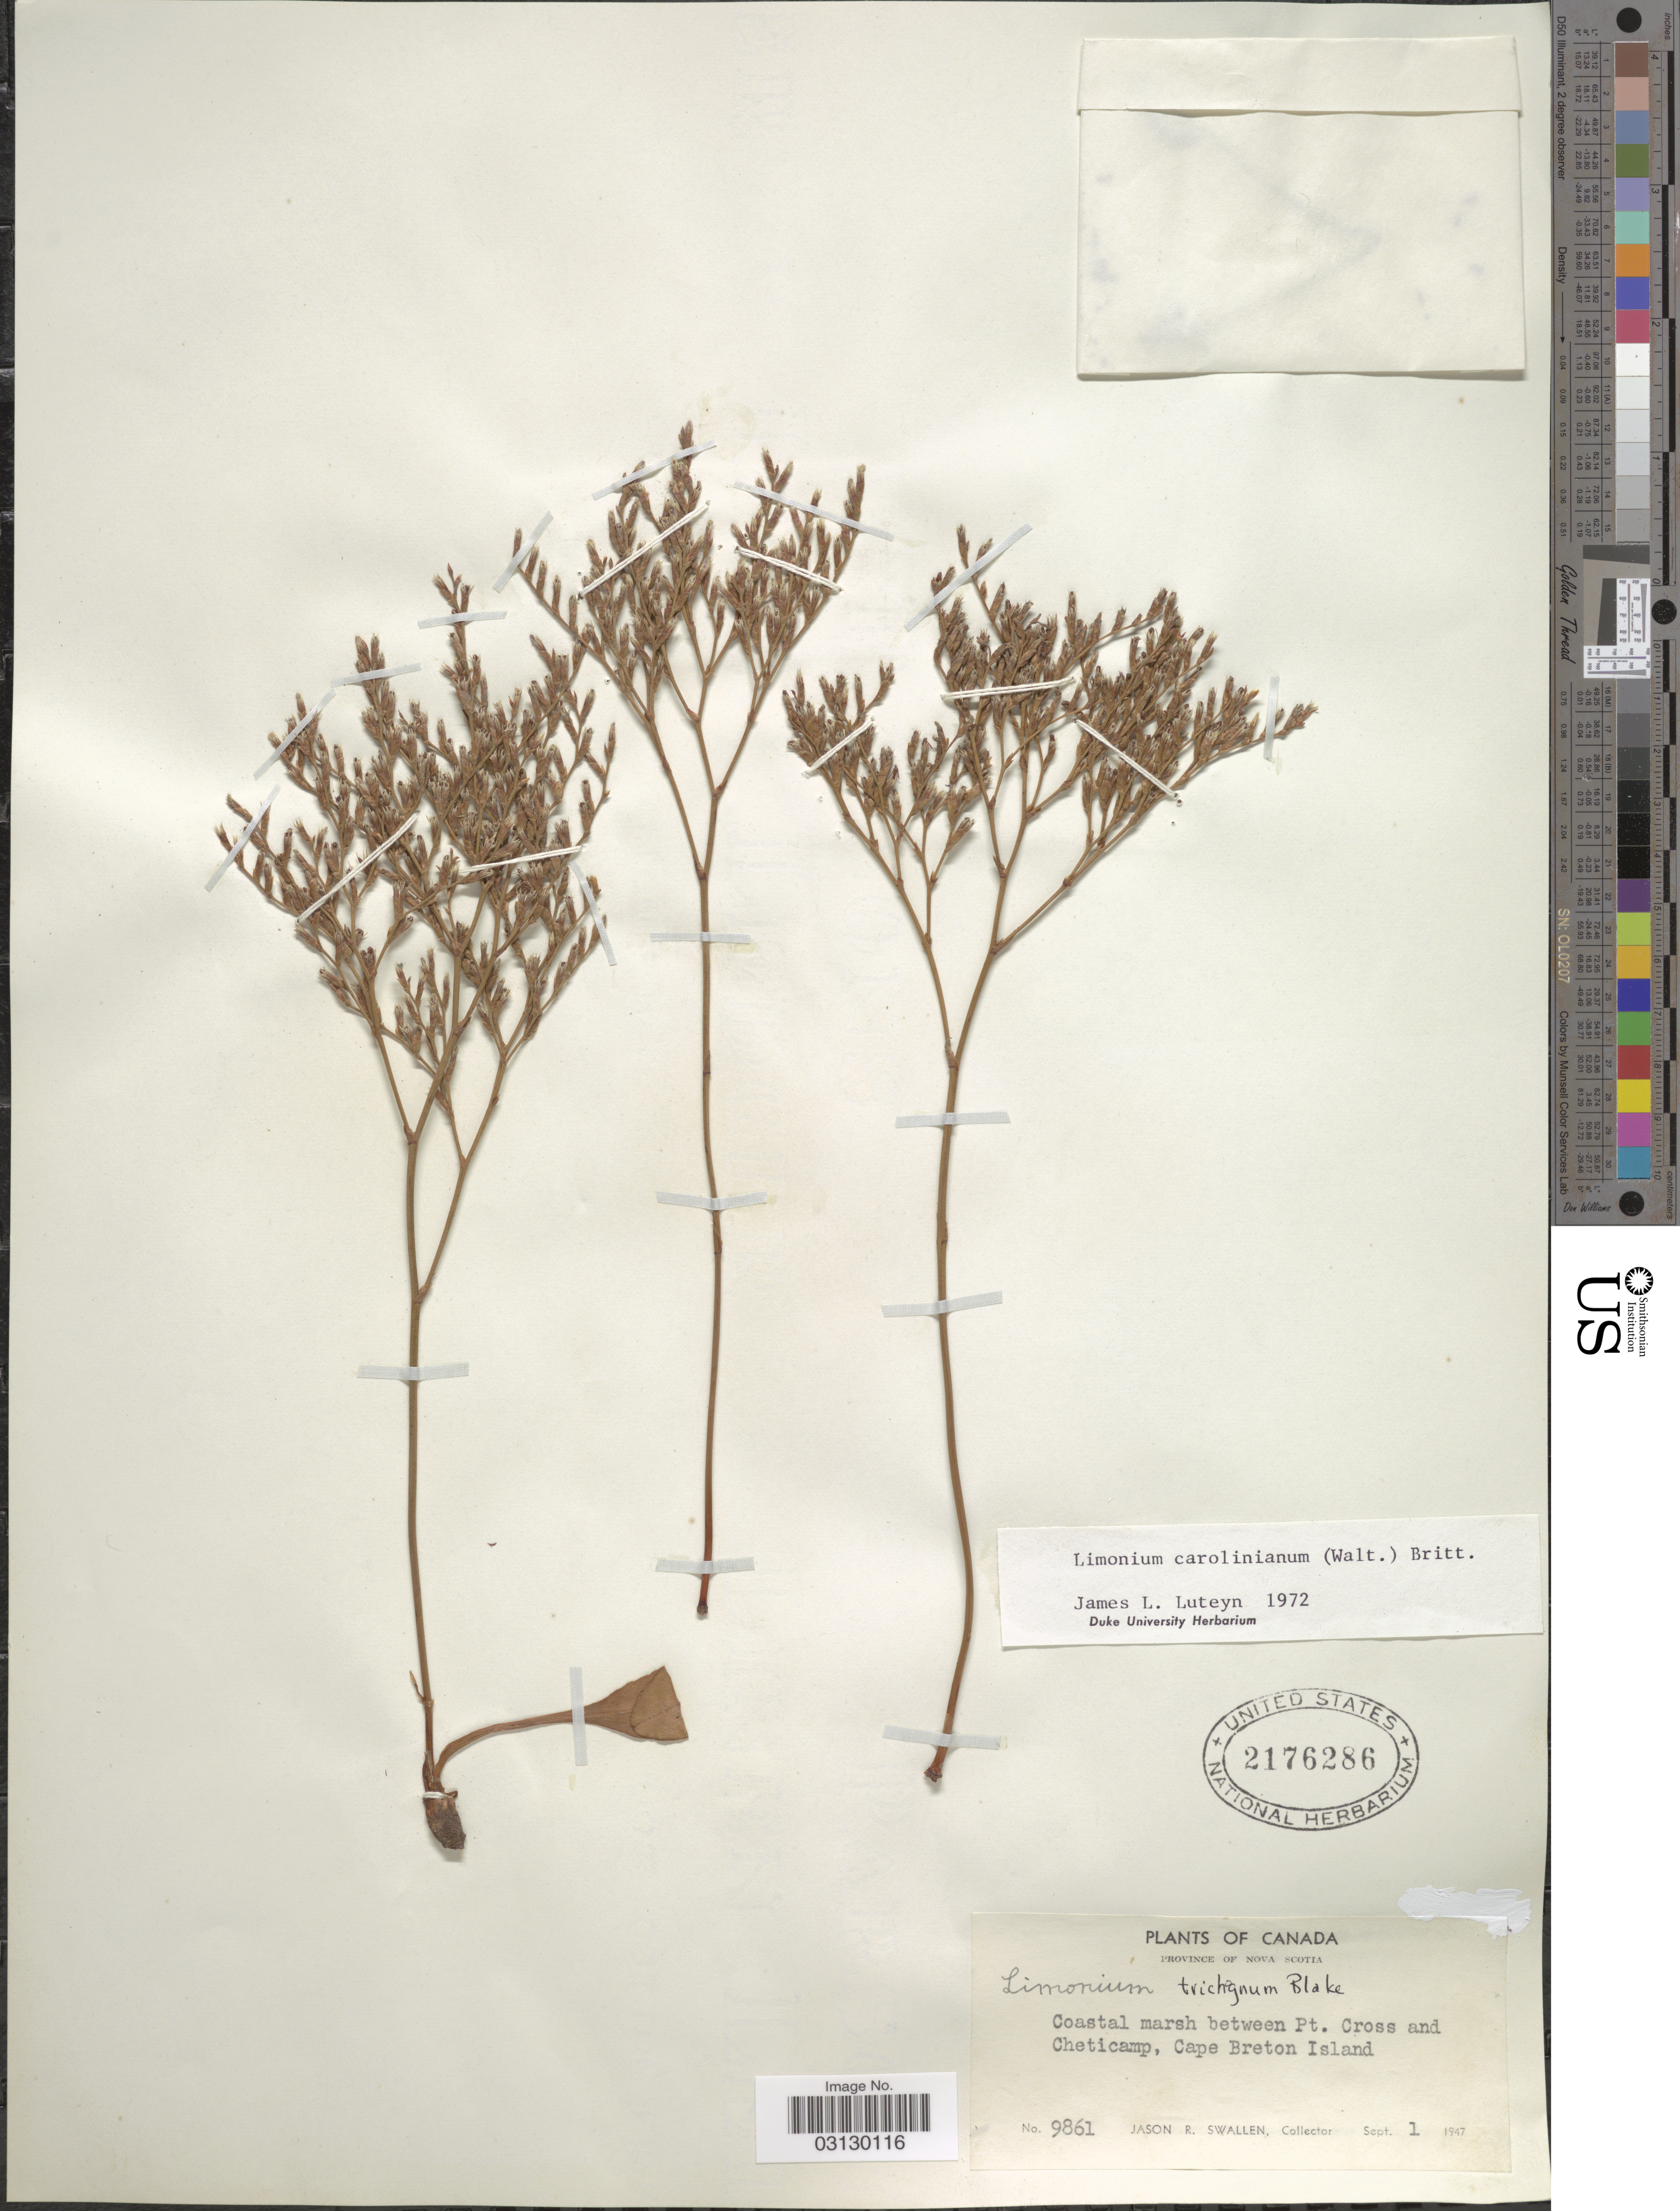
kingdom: Plantae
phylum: Tracheophyta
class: Magnoliopsida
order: Caryophyllales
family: Plumbaginaceae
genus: Limonium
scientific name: Limonium carolinianum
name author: (Walter) Britton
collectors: J. R. Swallen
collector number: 9861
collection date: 1947-09-01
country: Canada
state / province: Nova Scotia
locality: Coastal marsh between Pt. Cross and Cheticamp, Cape Breton Island.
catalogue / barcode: US 2176286